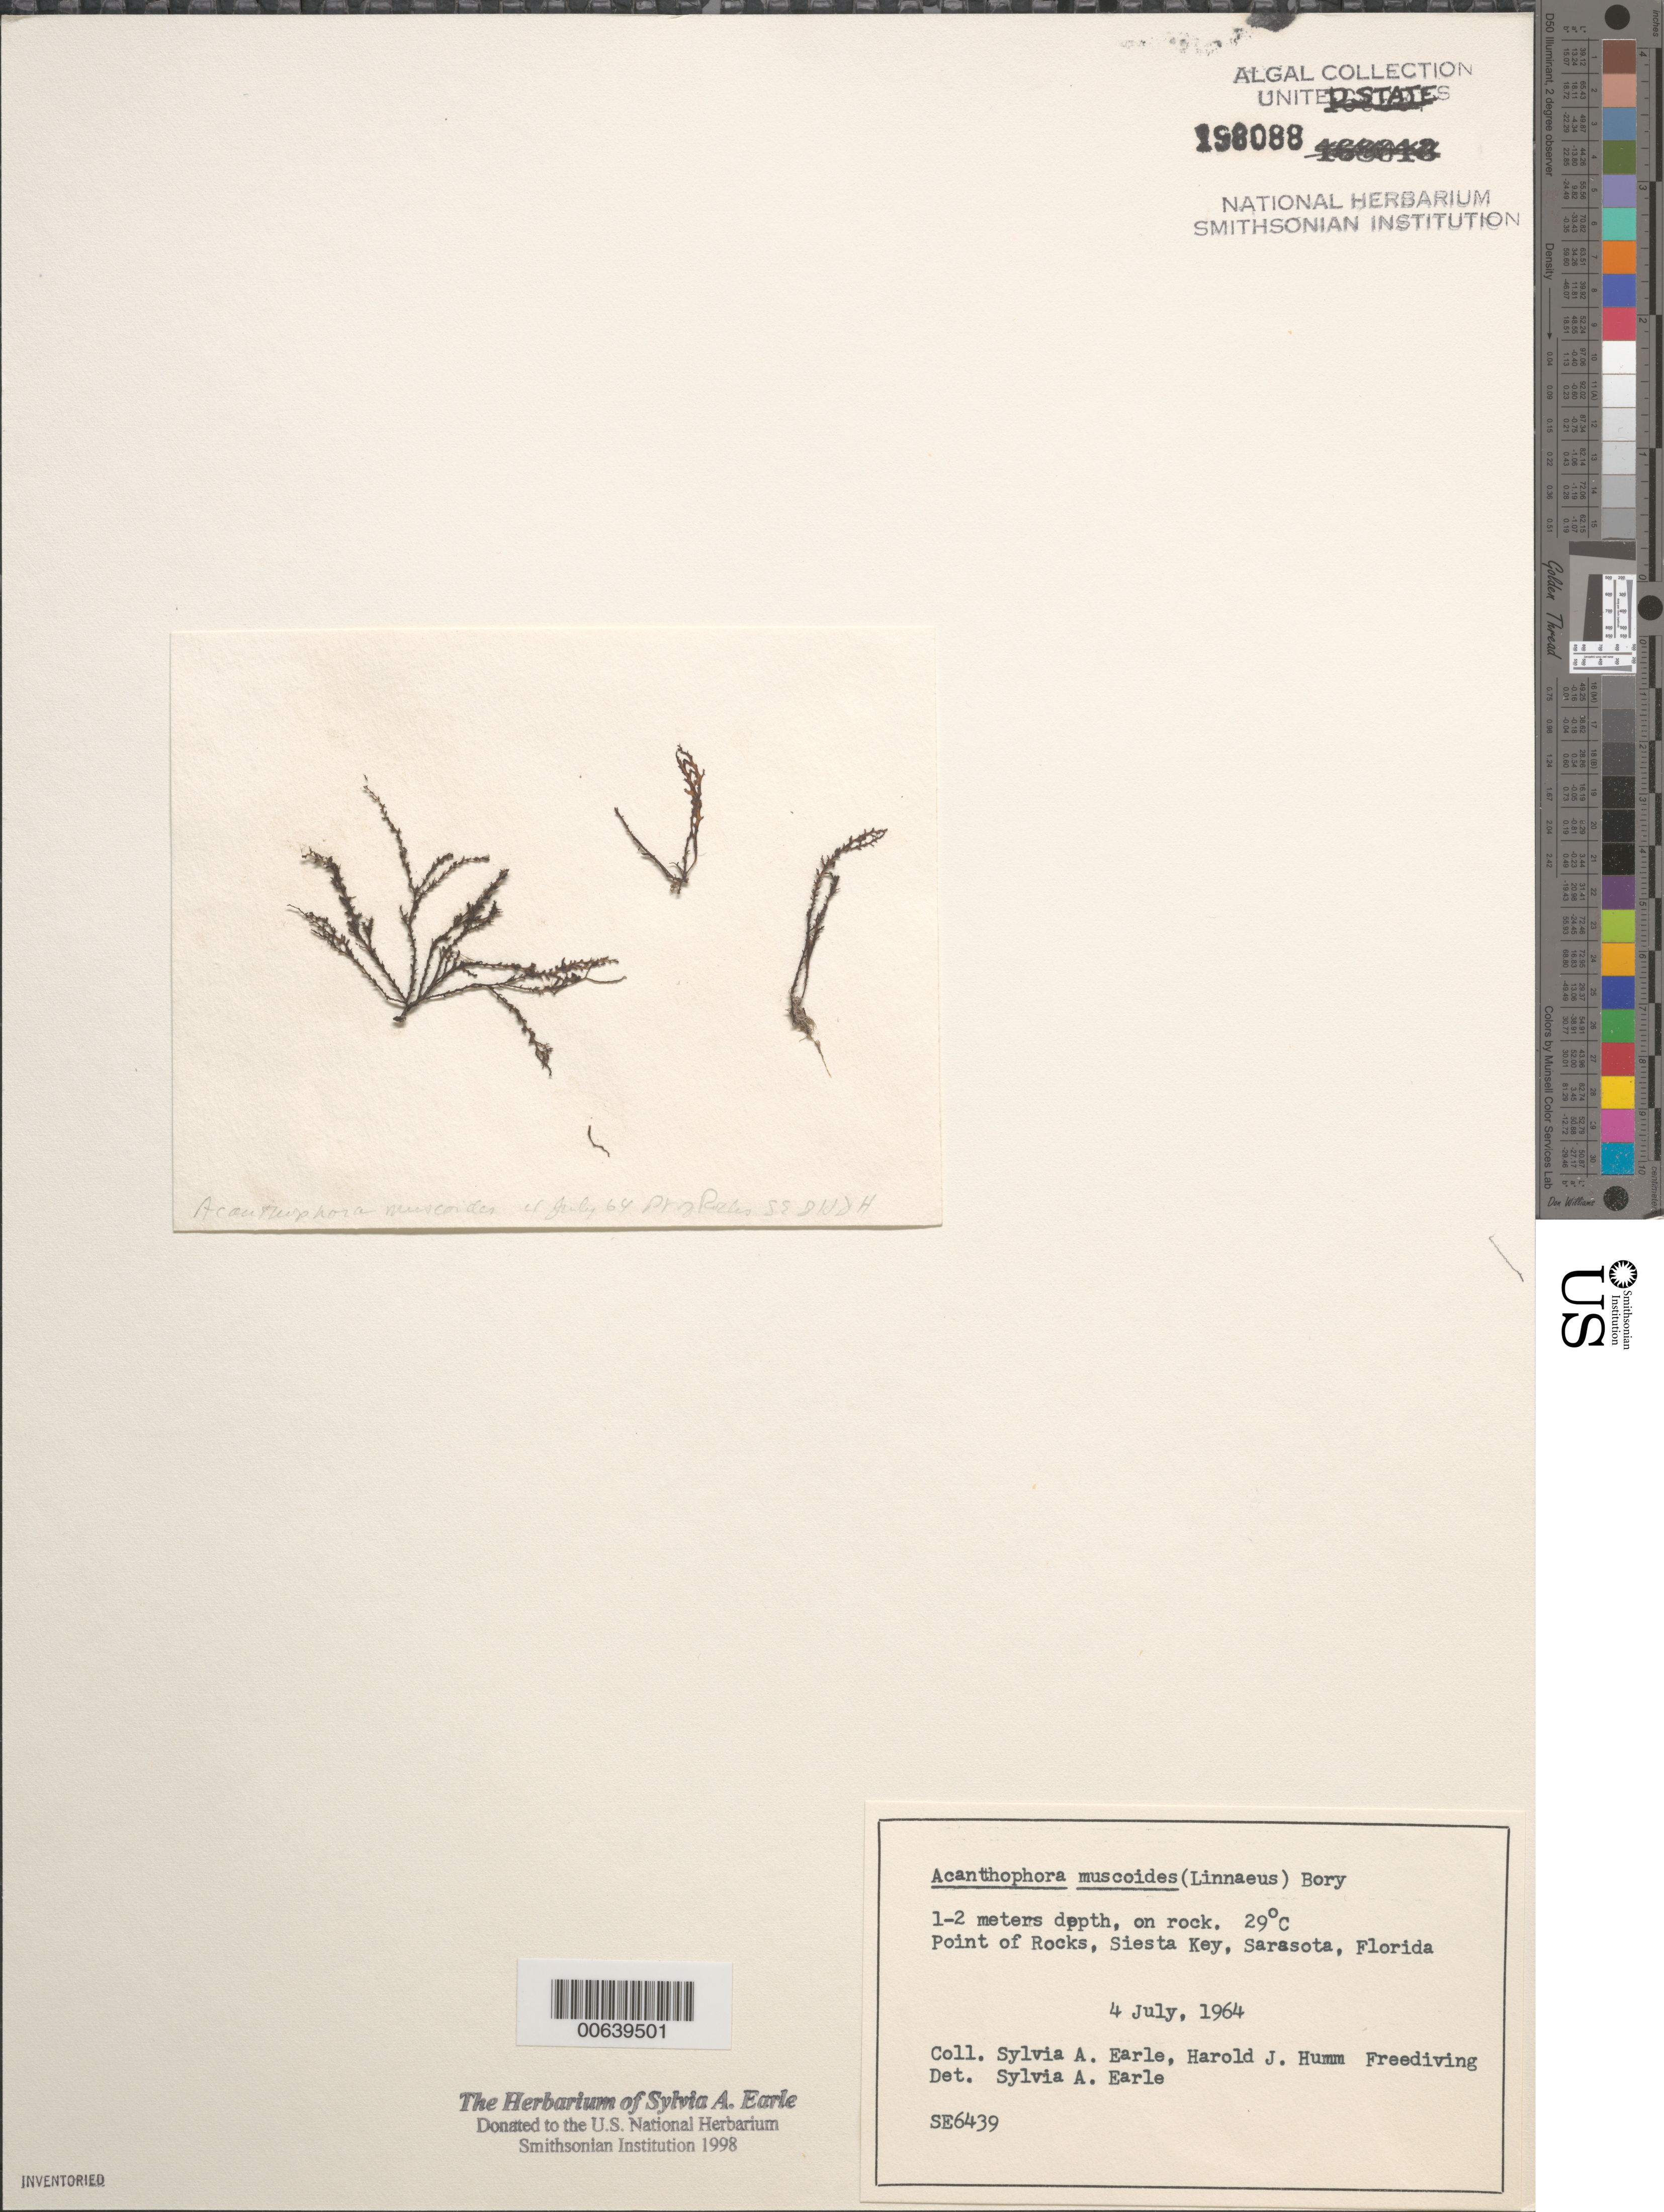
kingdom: Plantae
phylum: Rhodophyta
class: Florideophyceae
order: Ceramiales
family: Rhodomelaceae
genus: Acanthophora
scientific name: Acanthophora muscoides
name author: (C. Agardh) Bory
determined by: Earle, S. A.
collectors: S. A. Earle & H. J. Humm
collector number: SE 6439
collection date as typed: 04 Jul 1964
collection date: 1964-07-04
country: United States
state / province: Florida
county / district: Sarasota County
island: Siesta Key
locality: Point of Rocks, Sarasota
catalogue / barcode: US 198088